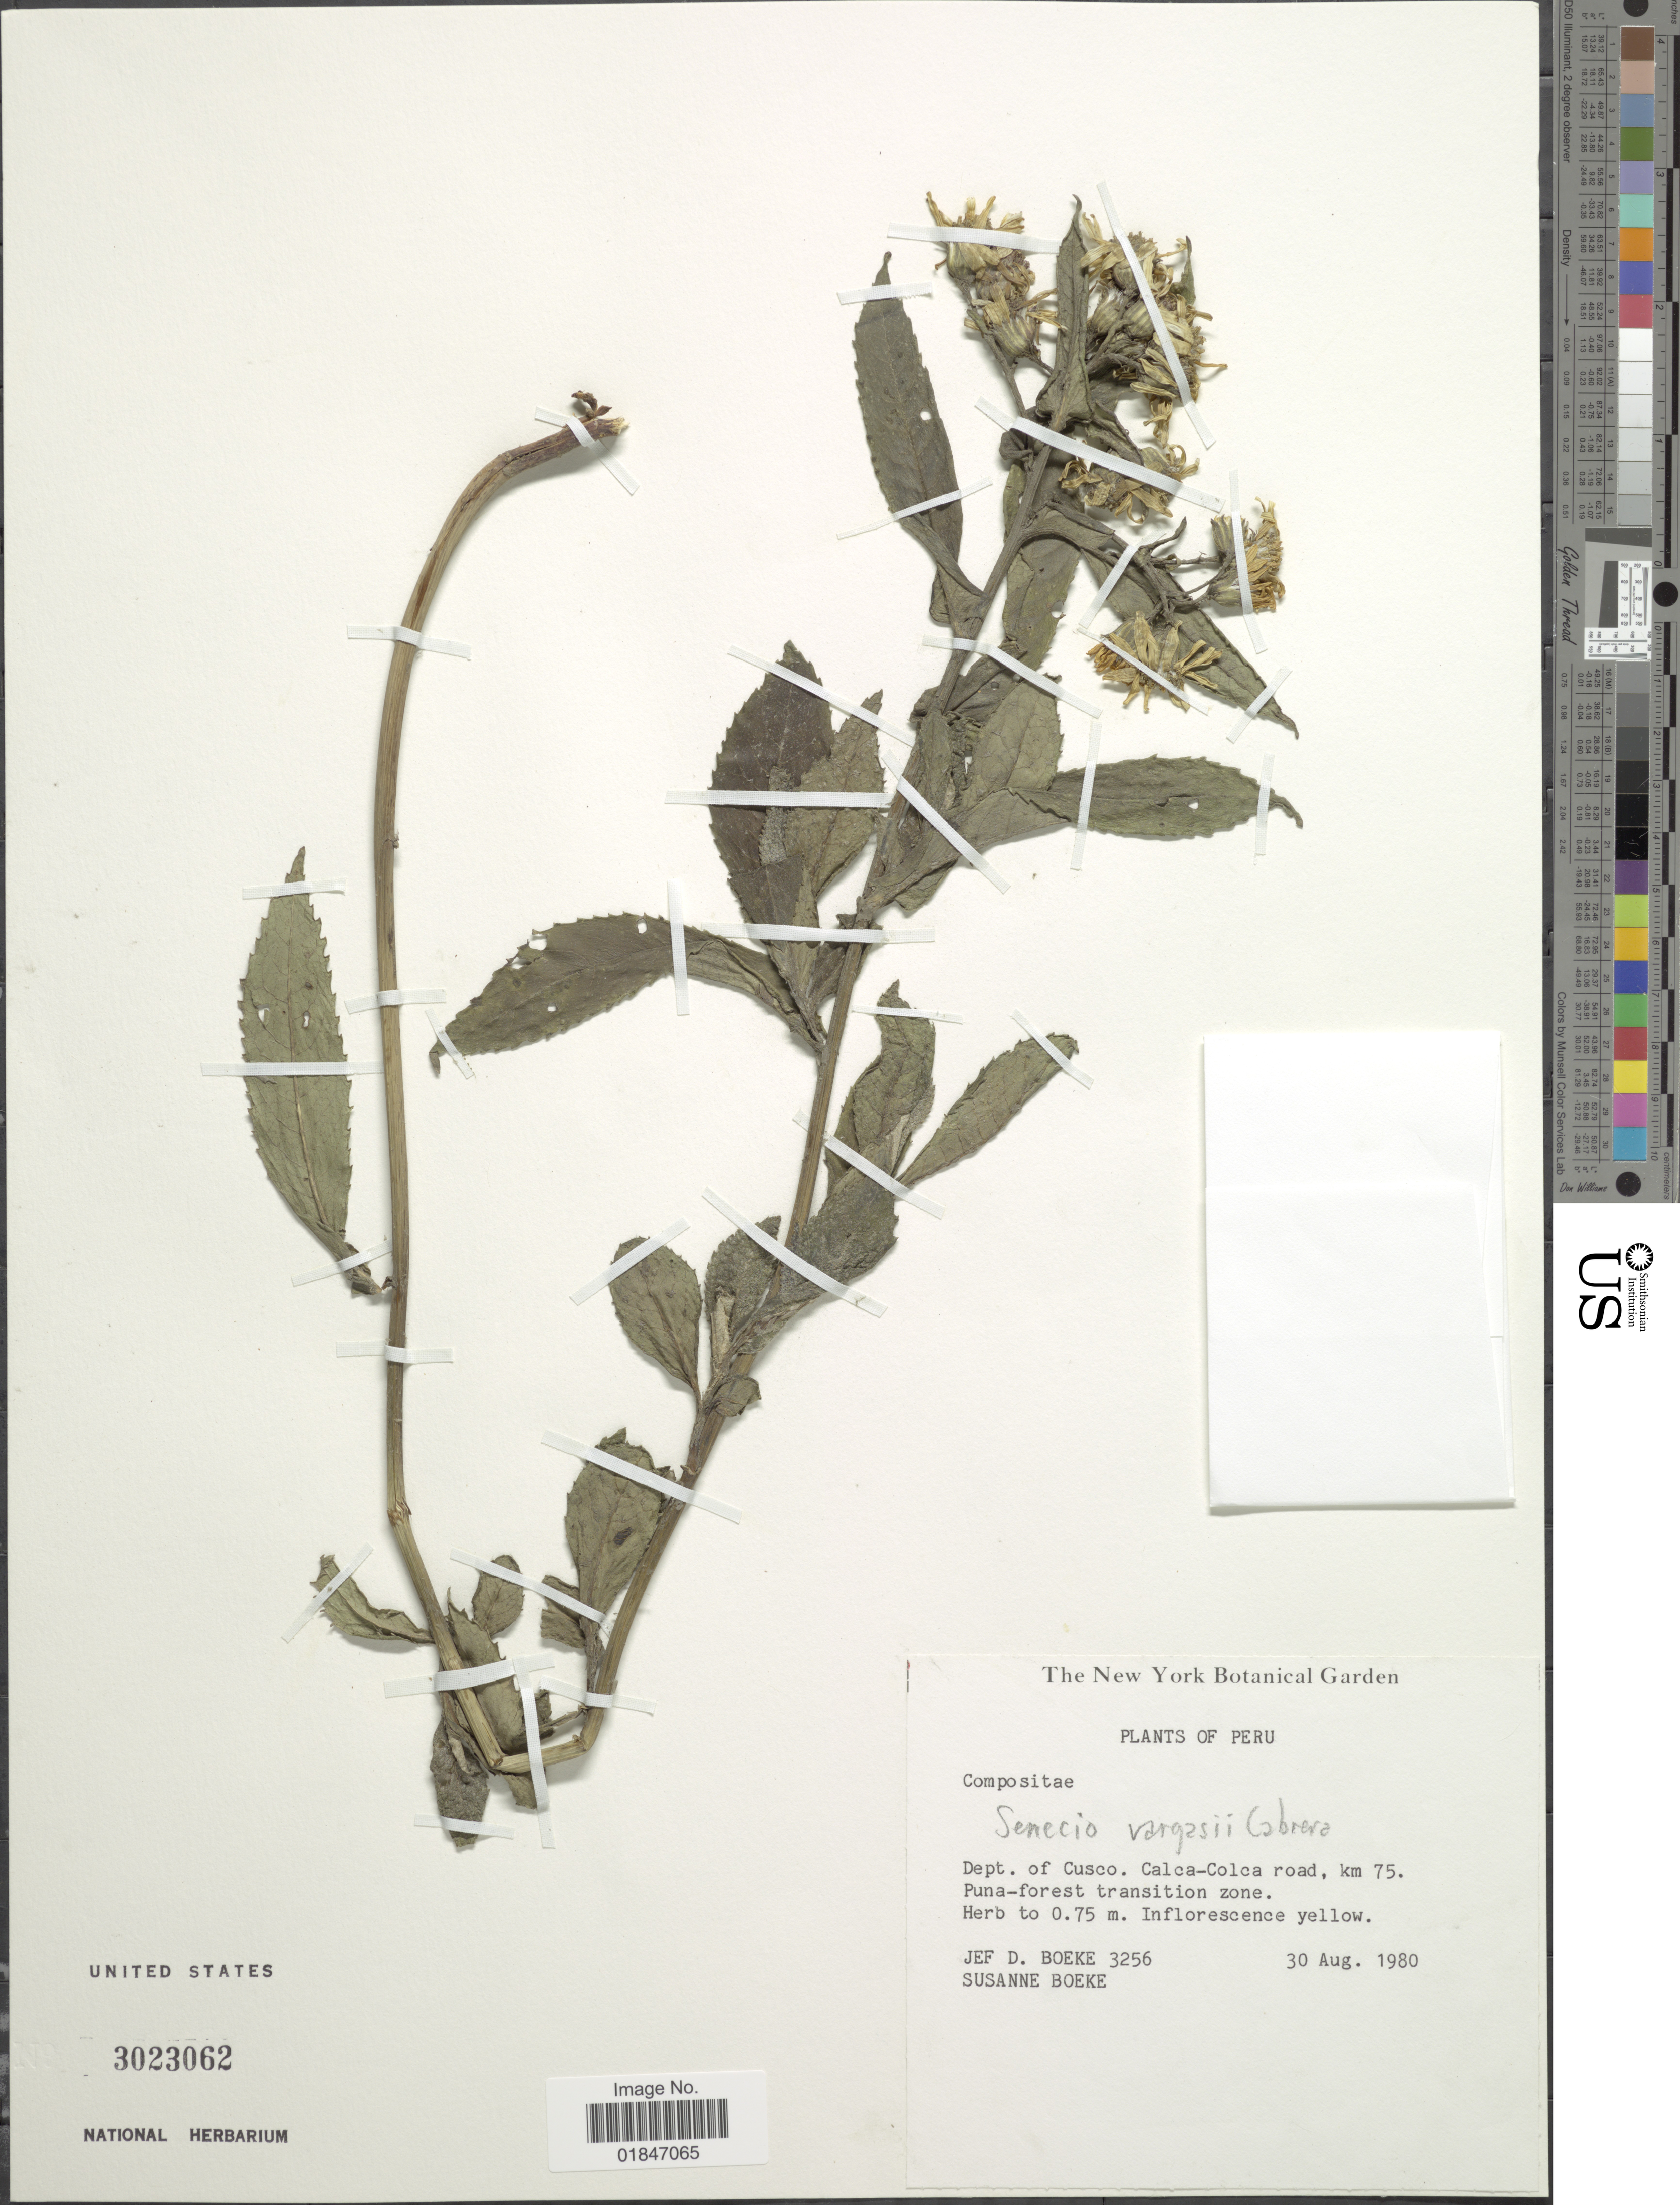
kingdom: Plantae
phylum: Tracheophyta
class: Magnoliopsida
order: Asterales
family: Asteraceae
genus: Dendrophorbium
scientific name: Dendrophorbium vargasii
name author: (Cabrera) H. Beltran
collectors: J. D. Boeke & S. Boeke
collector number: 3256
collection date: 1980-08-30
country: Peru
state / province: Cusco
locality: Dept. of Cusco. Calca-Colca road, km 75 Puna-forest transition zone.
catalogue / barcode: US 3023062